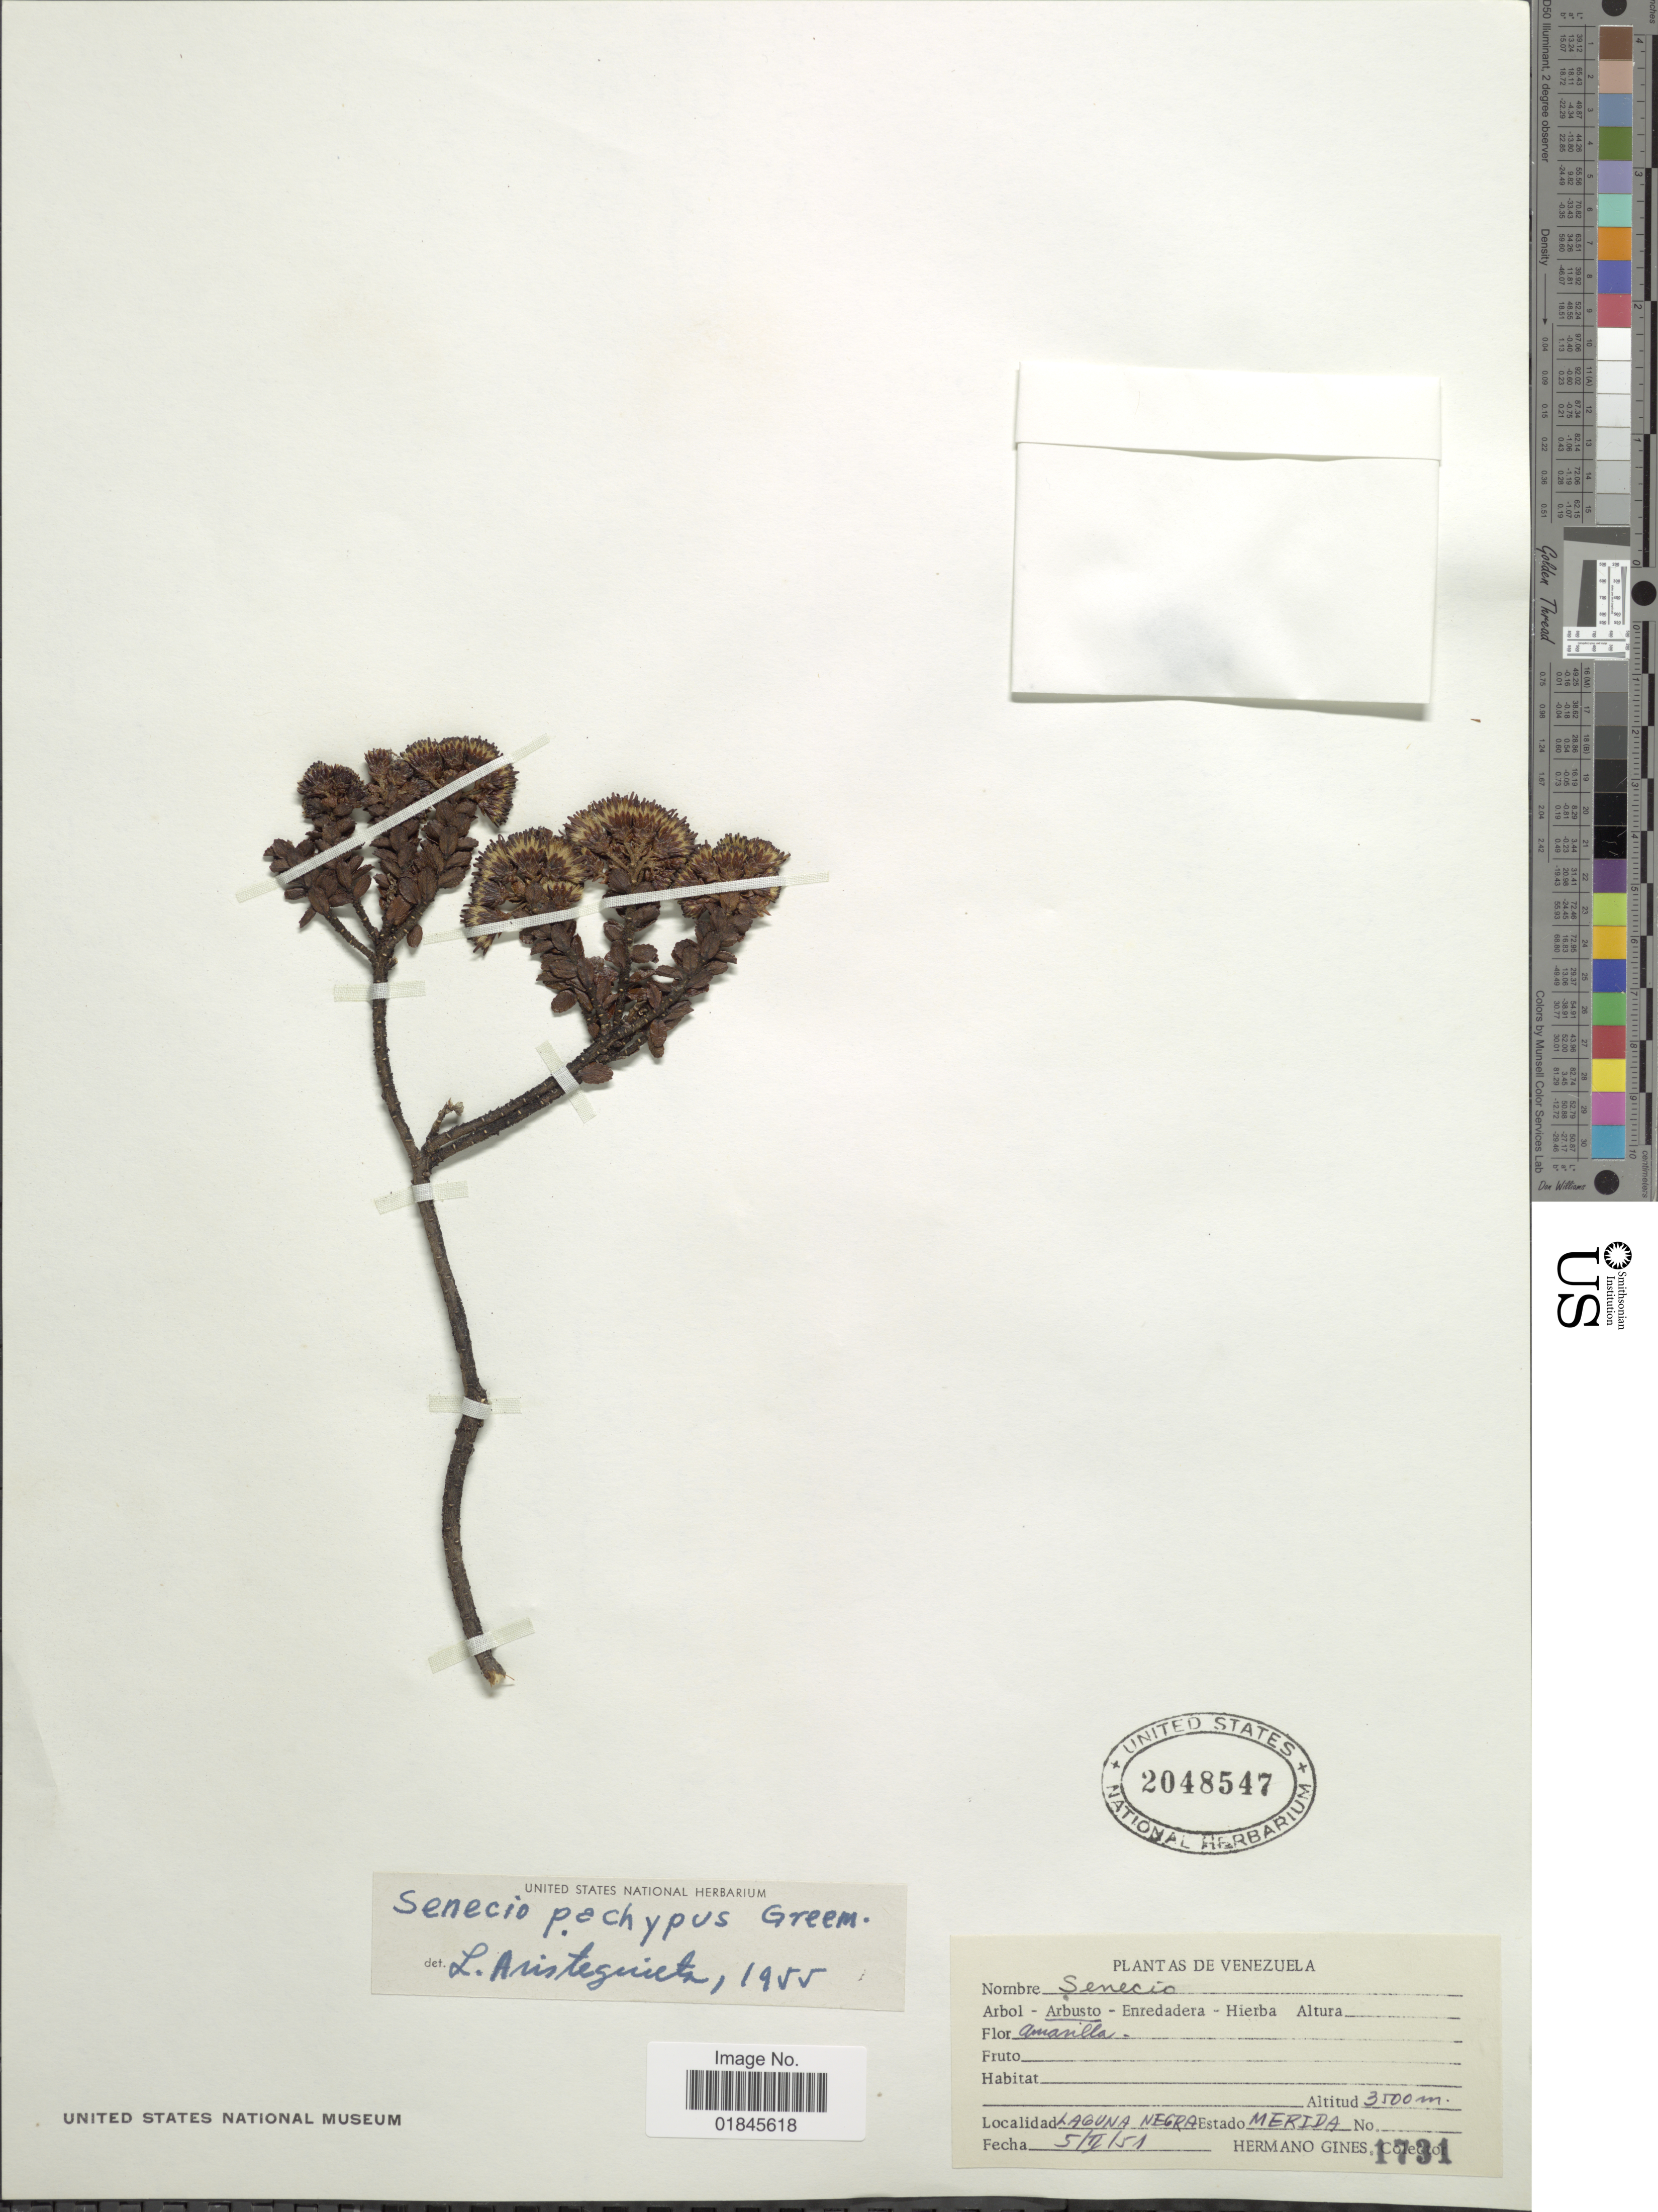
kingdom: Plantae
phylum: Tracheophyta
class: Magnoliopsida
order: Asterales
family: Asteraceae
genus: Pentacalia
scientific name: Pentacalia pachypus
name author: (Greenm.) Cuatrec.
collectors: Bro. Gines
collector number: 1731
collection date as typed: Transcribed d/m/y: 5/2/51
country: Venezuela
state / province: Mérida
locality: Laguna Negra. Estado Merida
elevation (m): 3500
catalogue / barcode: US 2048547